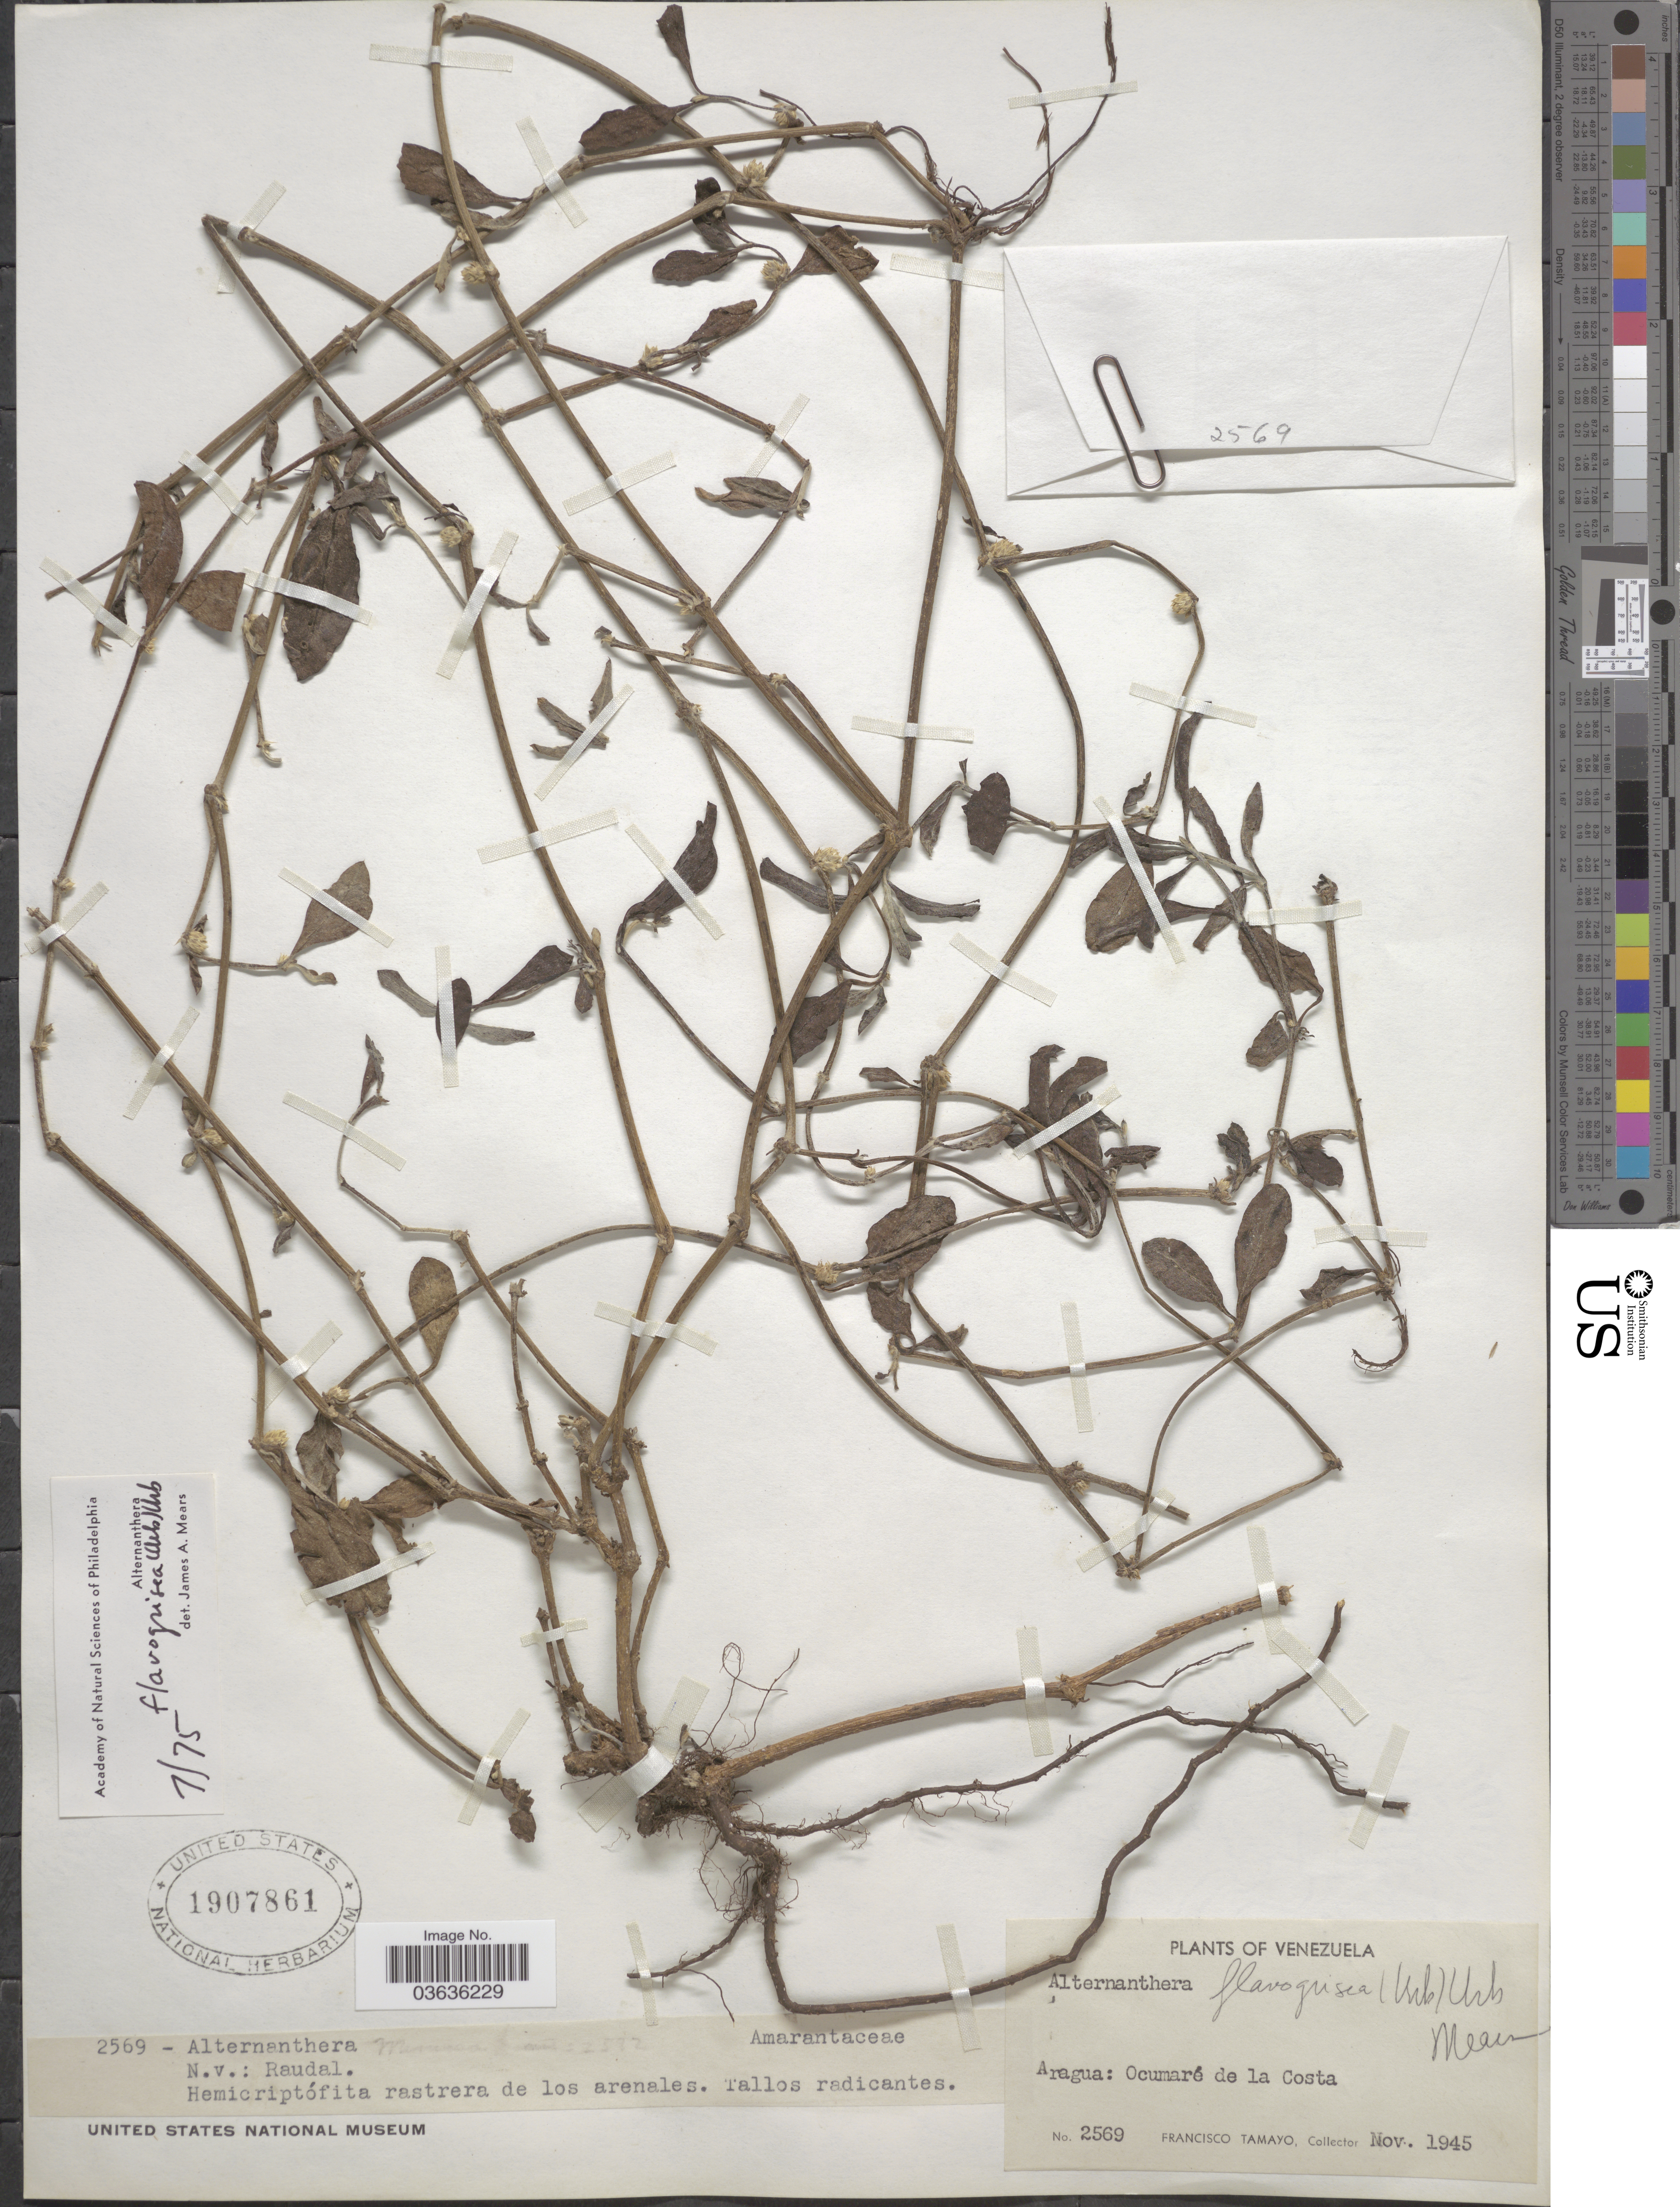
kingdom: Plantae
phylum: Tracheophyta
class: Magnoliopsida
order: Caryophyllales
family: Amaranthaceae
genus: Alternanthera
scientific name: Alternanthera flavogrisea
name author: Urb.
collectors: F. Tamayo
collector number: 2569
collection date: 1945-11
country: Venezuela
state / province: Aragua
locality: Ocumaré de la Costa.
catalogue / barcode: US 1907861